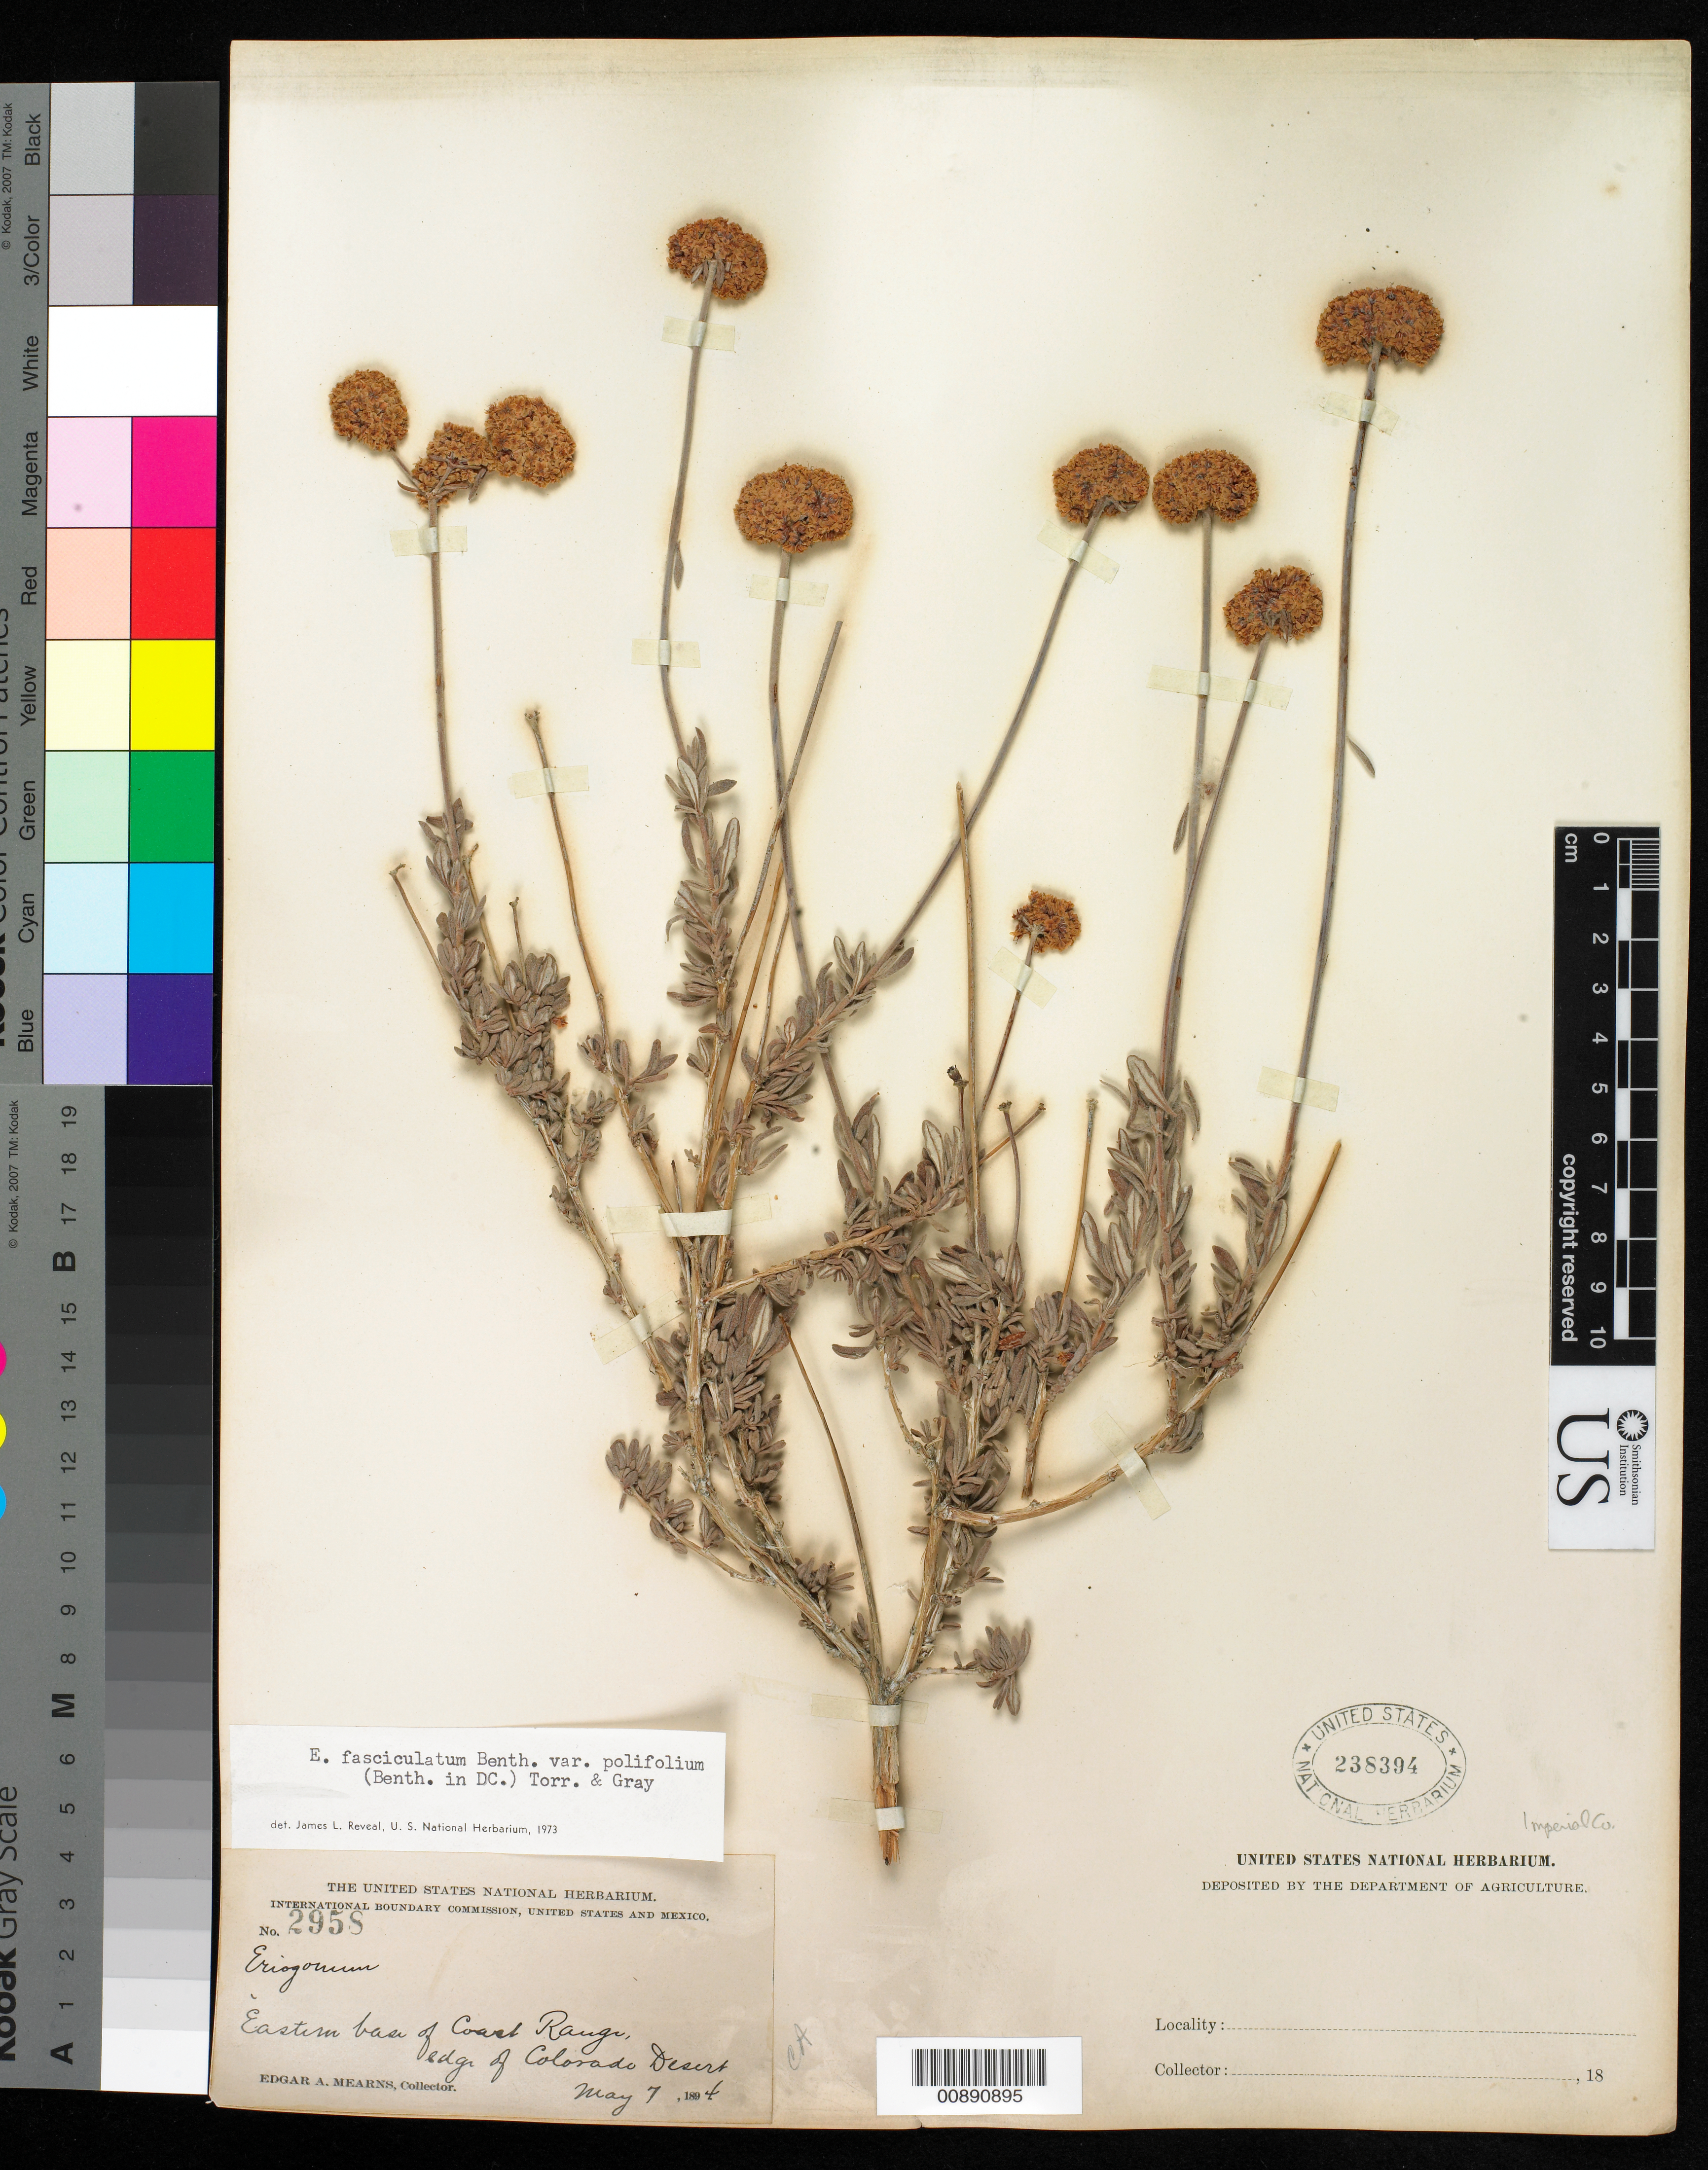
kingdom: Plantae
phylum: Tracheophyta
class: Magnoliopsida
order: Caryophyllales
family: Polygonaceae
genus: Eriogonum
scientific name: Eriogonum fasciculatum var. polifolium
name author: (Benth.) Torr. & A. Gray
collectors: E. A. Mearns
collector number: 2958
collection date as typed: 07 May 1894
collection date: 1894-05-07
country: United States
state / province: California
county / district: Imperial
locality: Eastern base of Coast Range, edge of Colorado Desert.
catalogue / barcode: US 238394